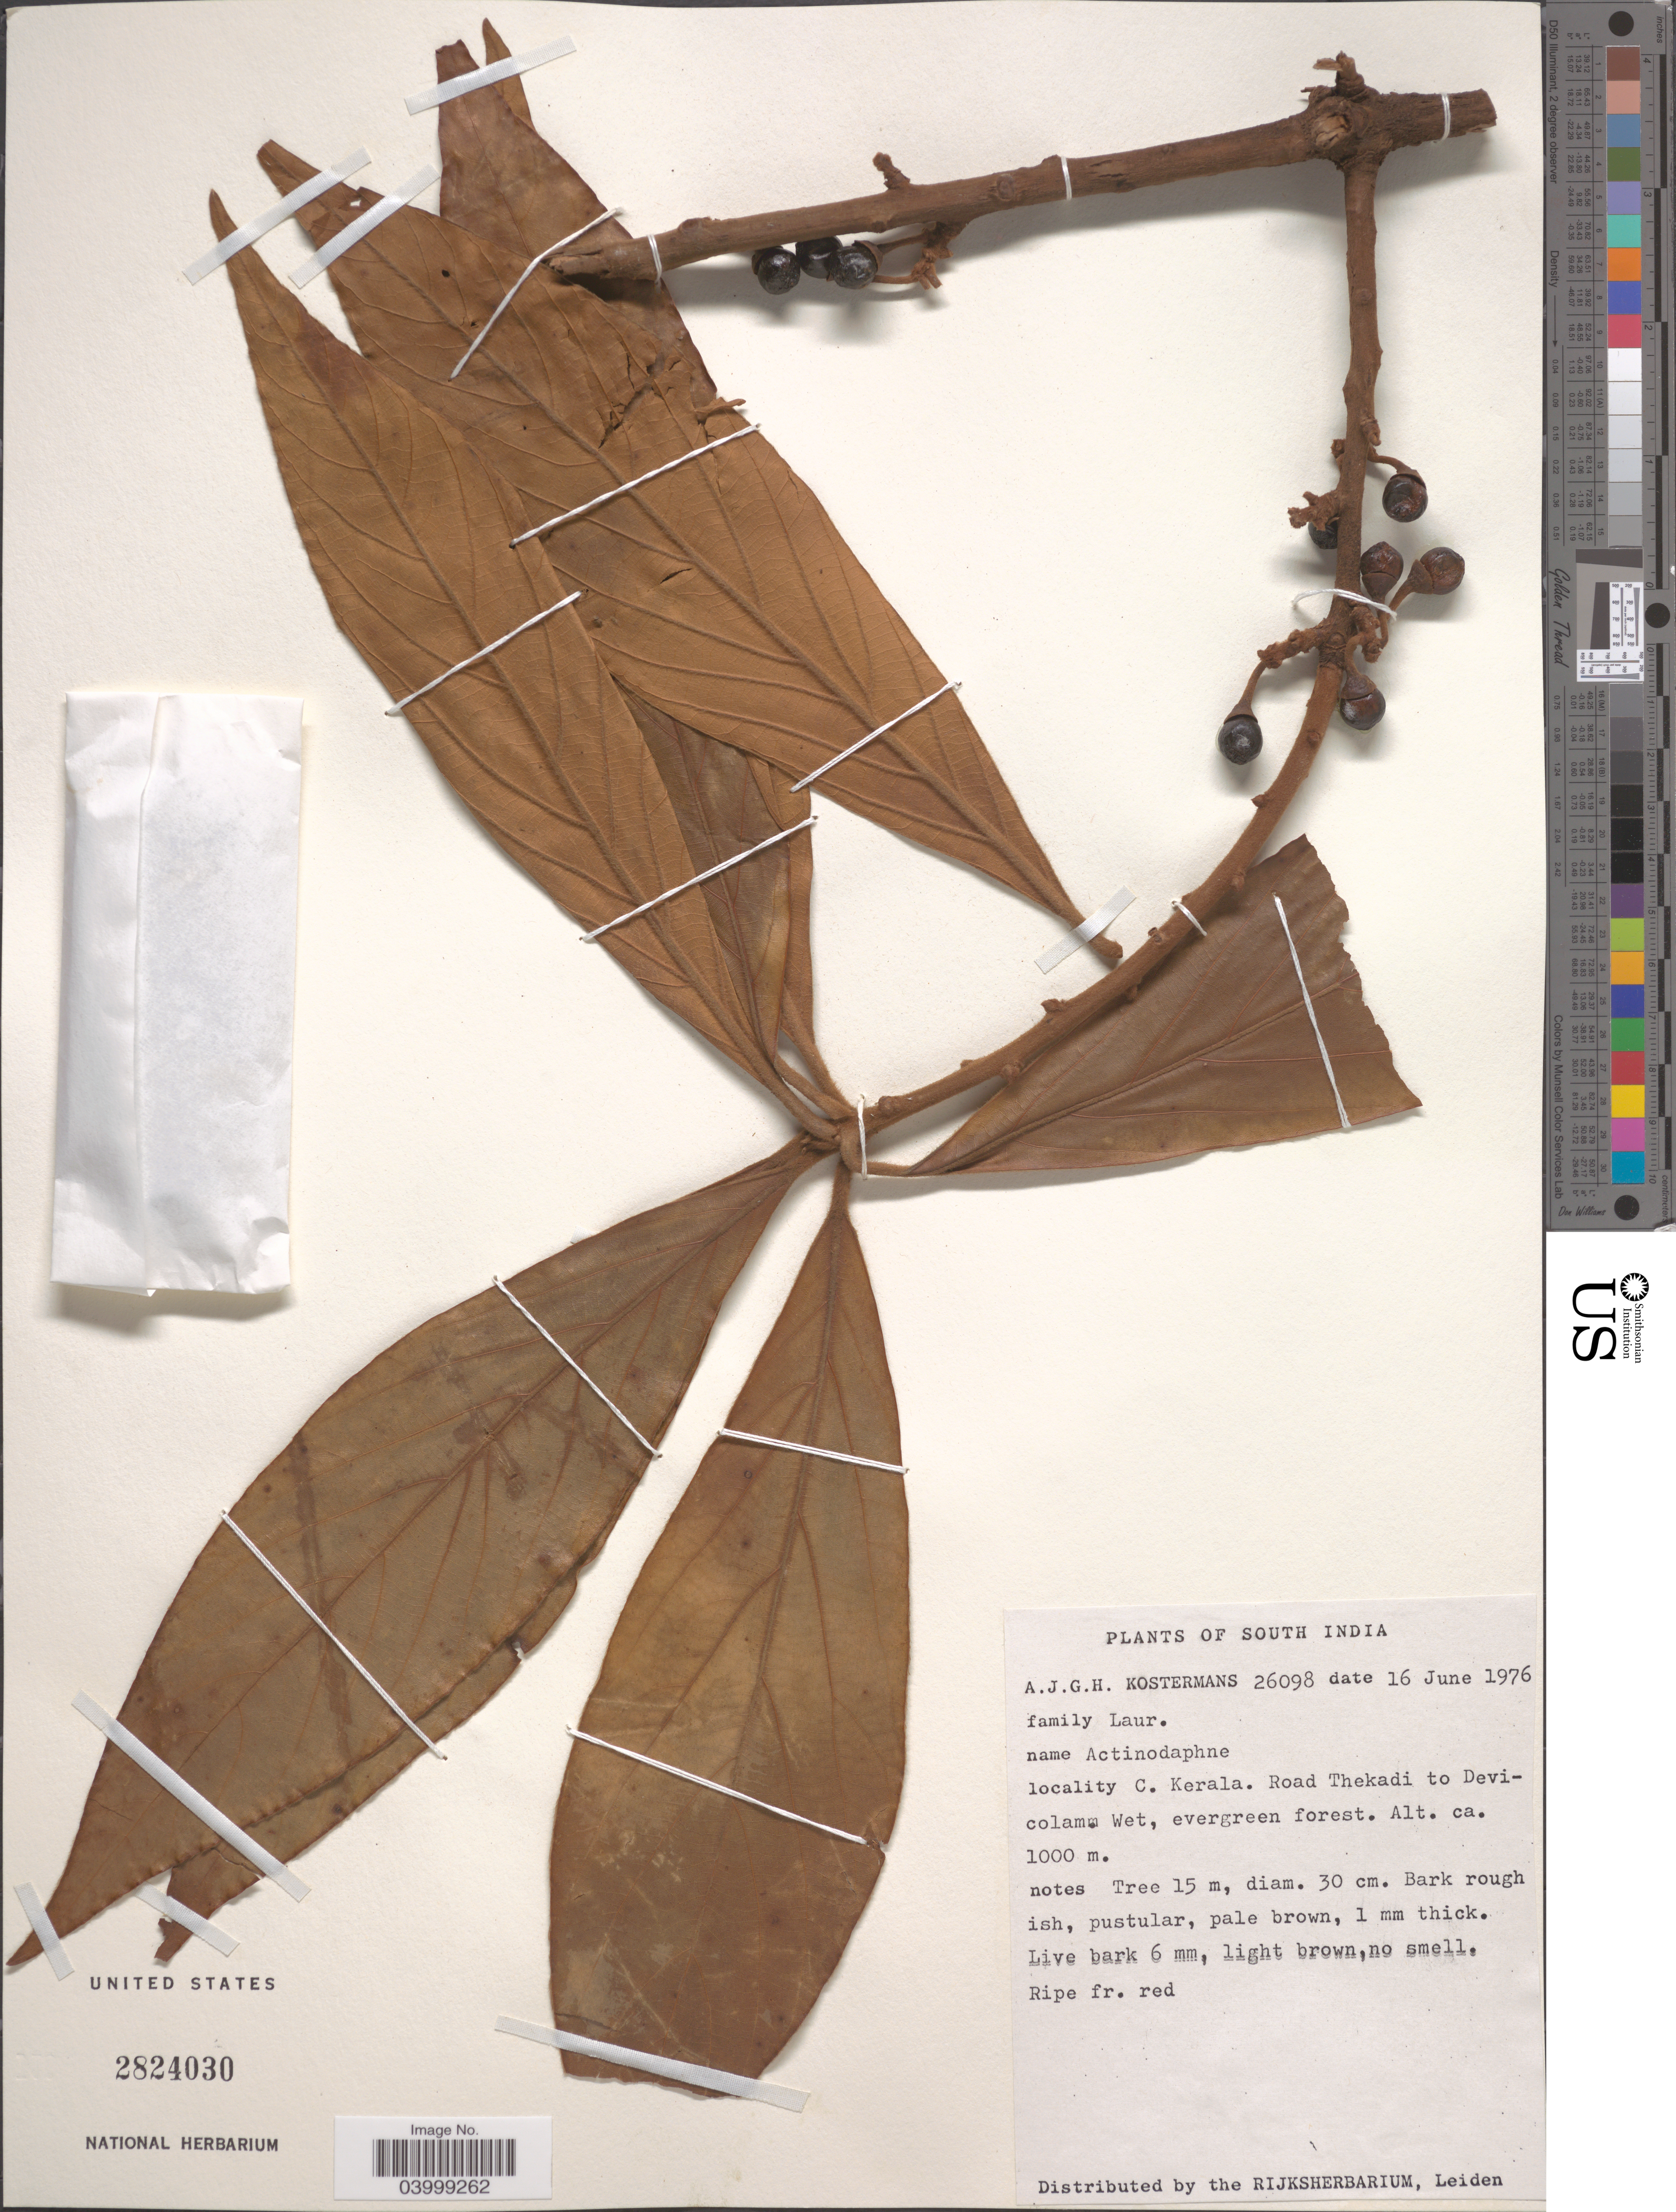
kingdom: Plantae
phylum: Tracheophyta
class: Magnoliopsida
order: Laurales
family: Lauraceae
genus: Actinodaphne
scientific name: Actinodaphne sp.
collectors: A. J. G. Kostermans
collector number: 26098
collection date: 1976-06-16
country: India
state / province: Kerala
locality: South India. C. Kerala. Road Thekadi to Devicolam.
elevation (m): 1000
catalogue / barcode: US 2824030